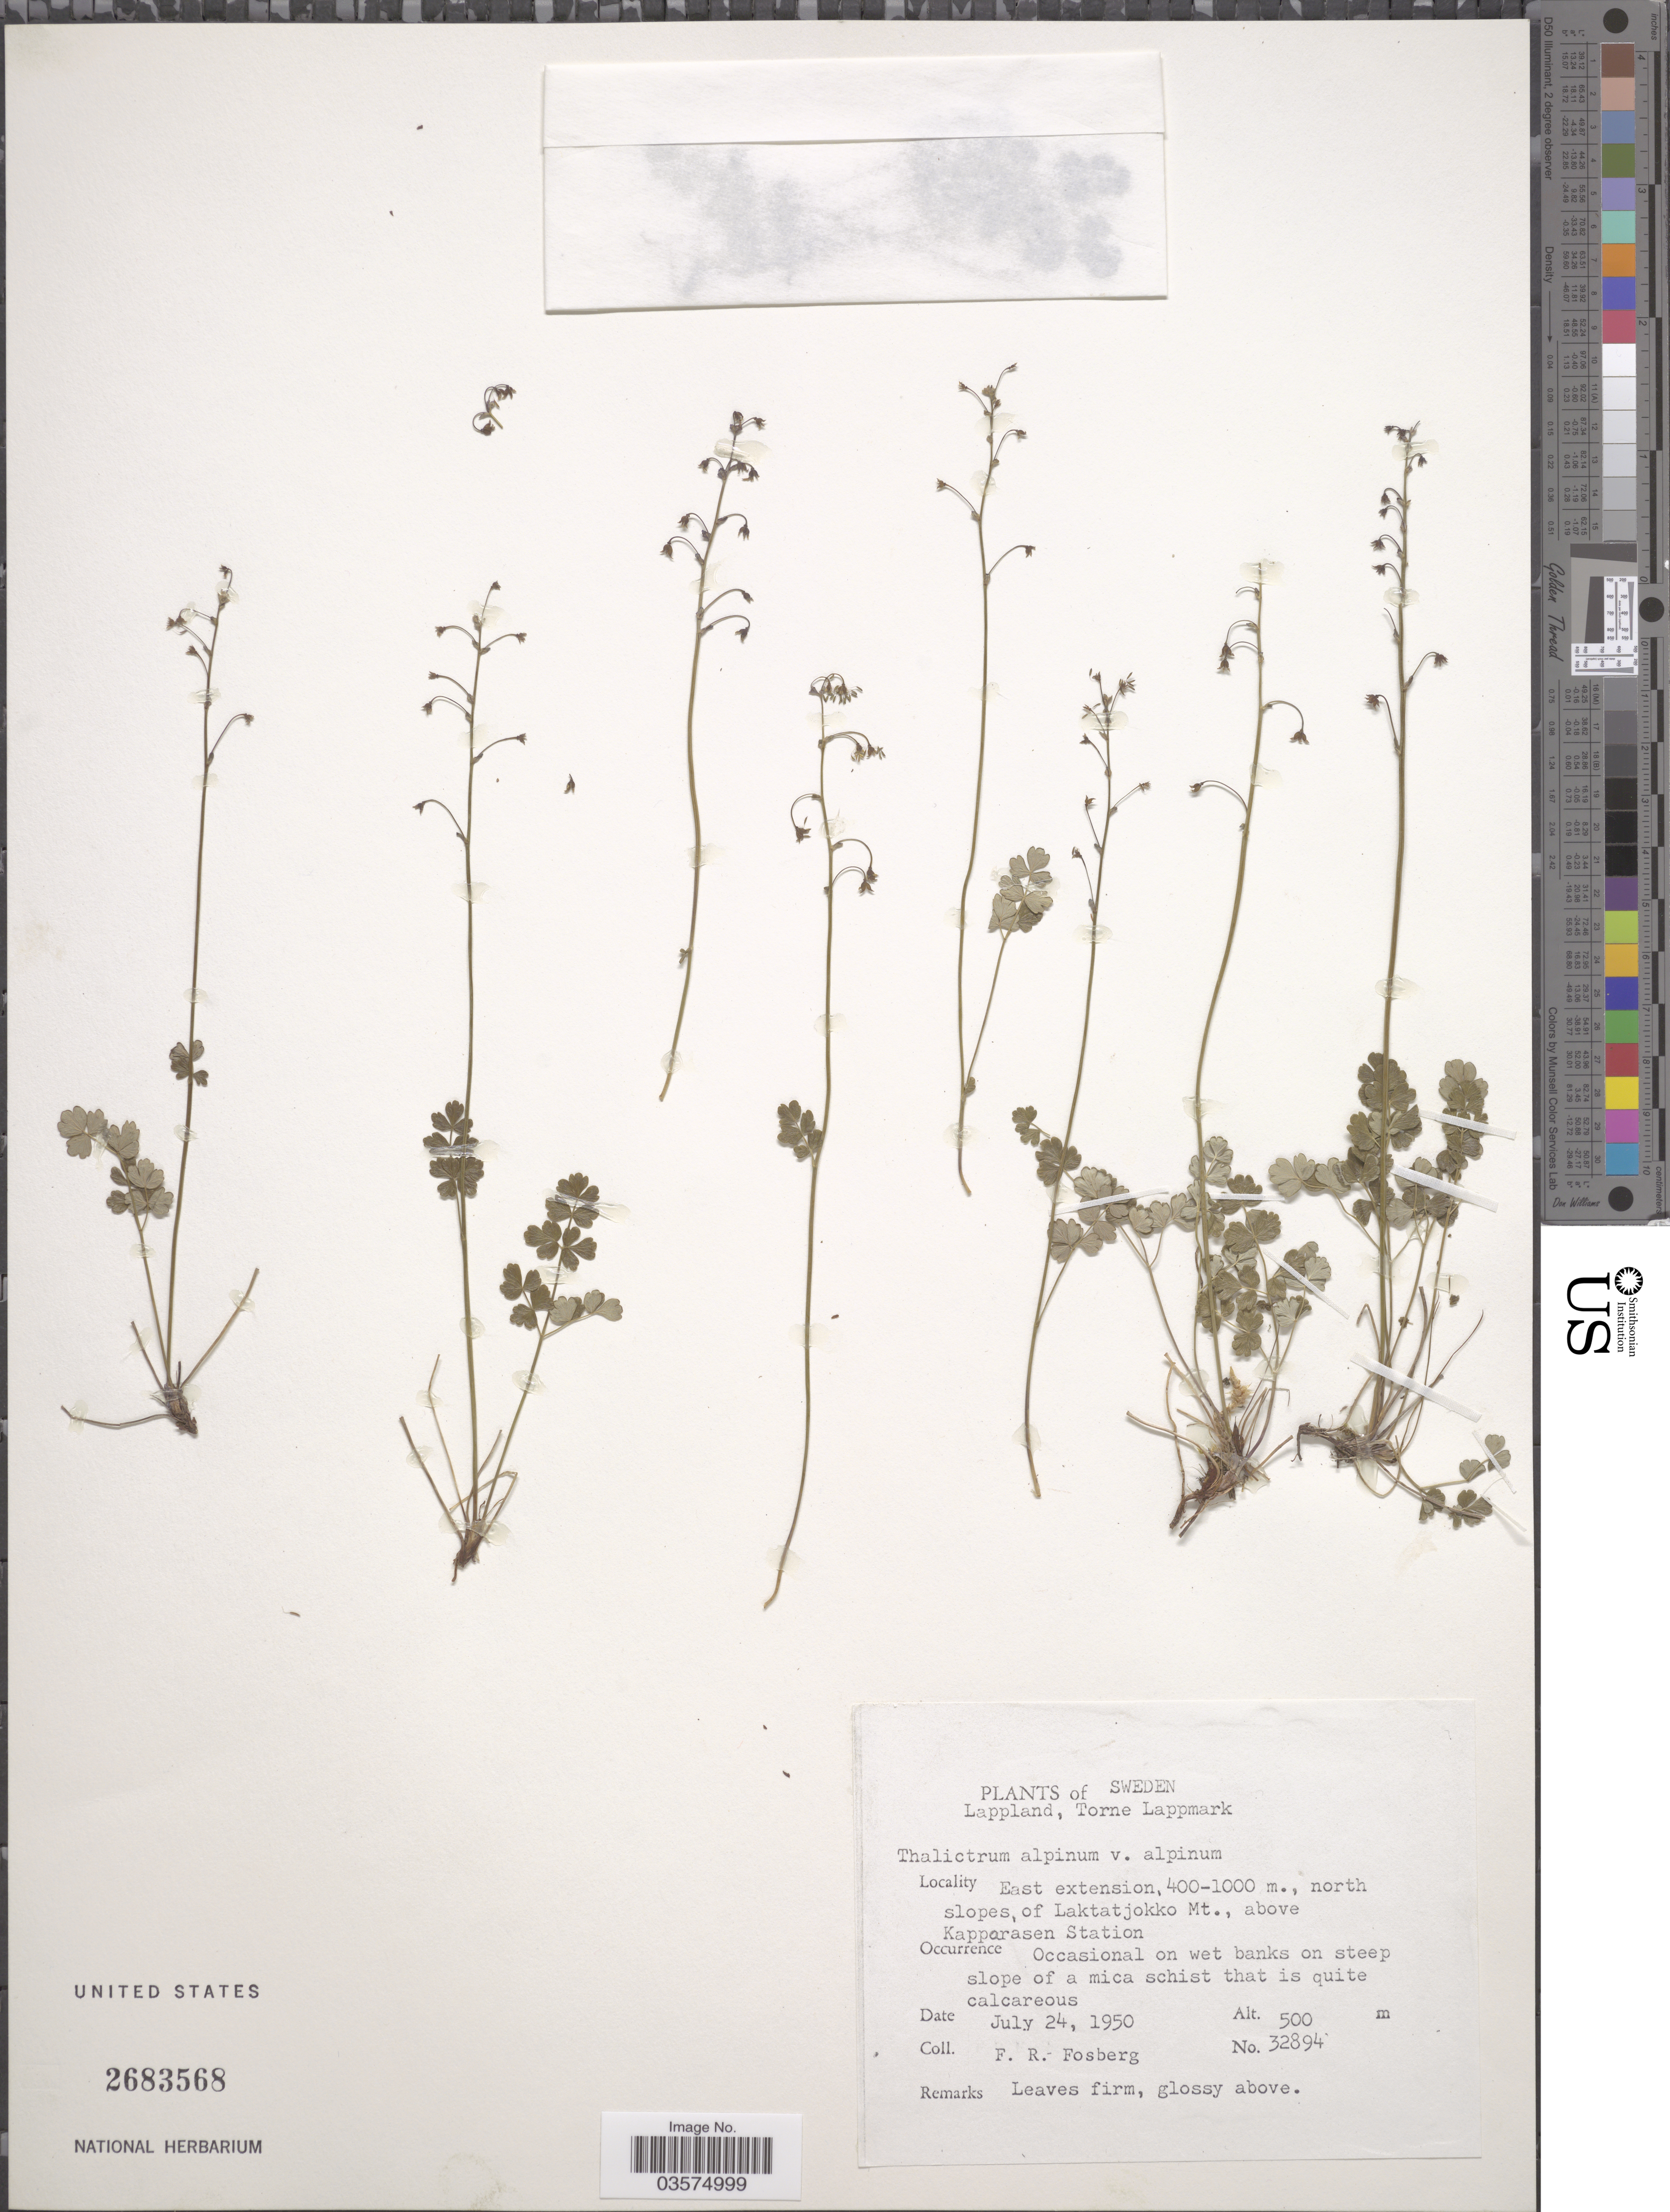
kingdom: Plantae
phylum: Tracheophyta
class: Magnoliopsida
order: Ranunculales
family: Ranunculaceae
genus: Thalictrum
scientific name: Thalictrum alpinum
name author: L.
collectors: F. R. Fosberg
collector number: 32894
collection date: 1950-07-24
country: Sweden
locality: Lappland, Torne Lappmark. East extension, 400-1000 m., north slopes, of Laktatjokko Mt., above Kapparasen Station.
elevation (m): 500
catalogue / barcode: US 2683568